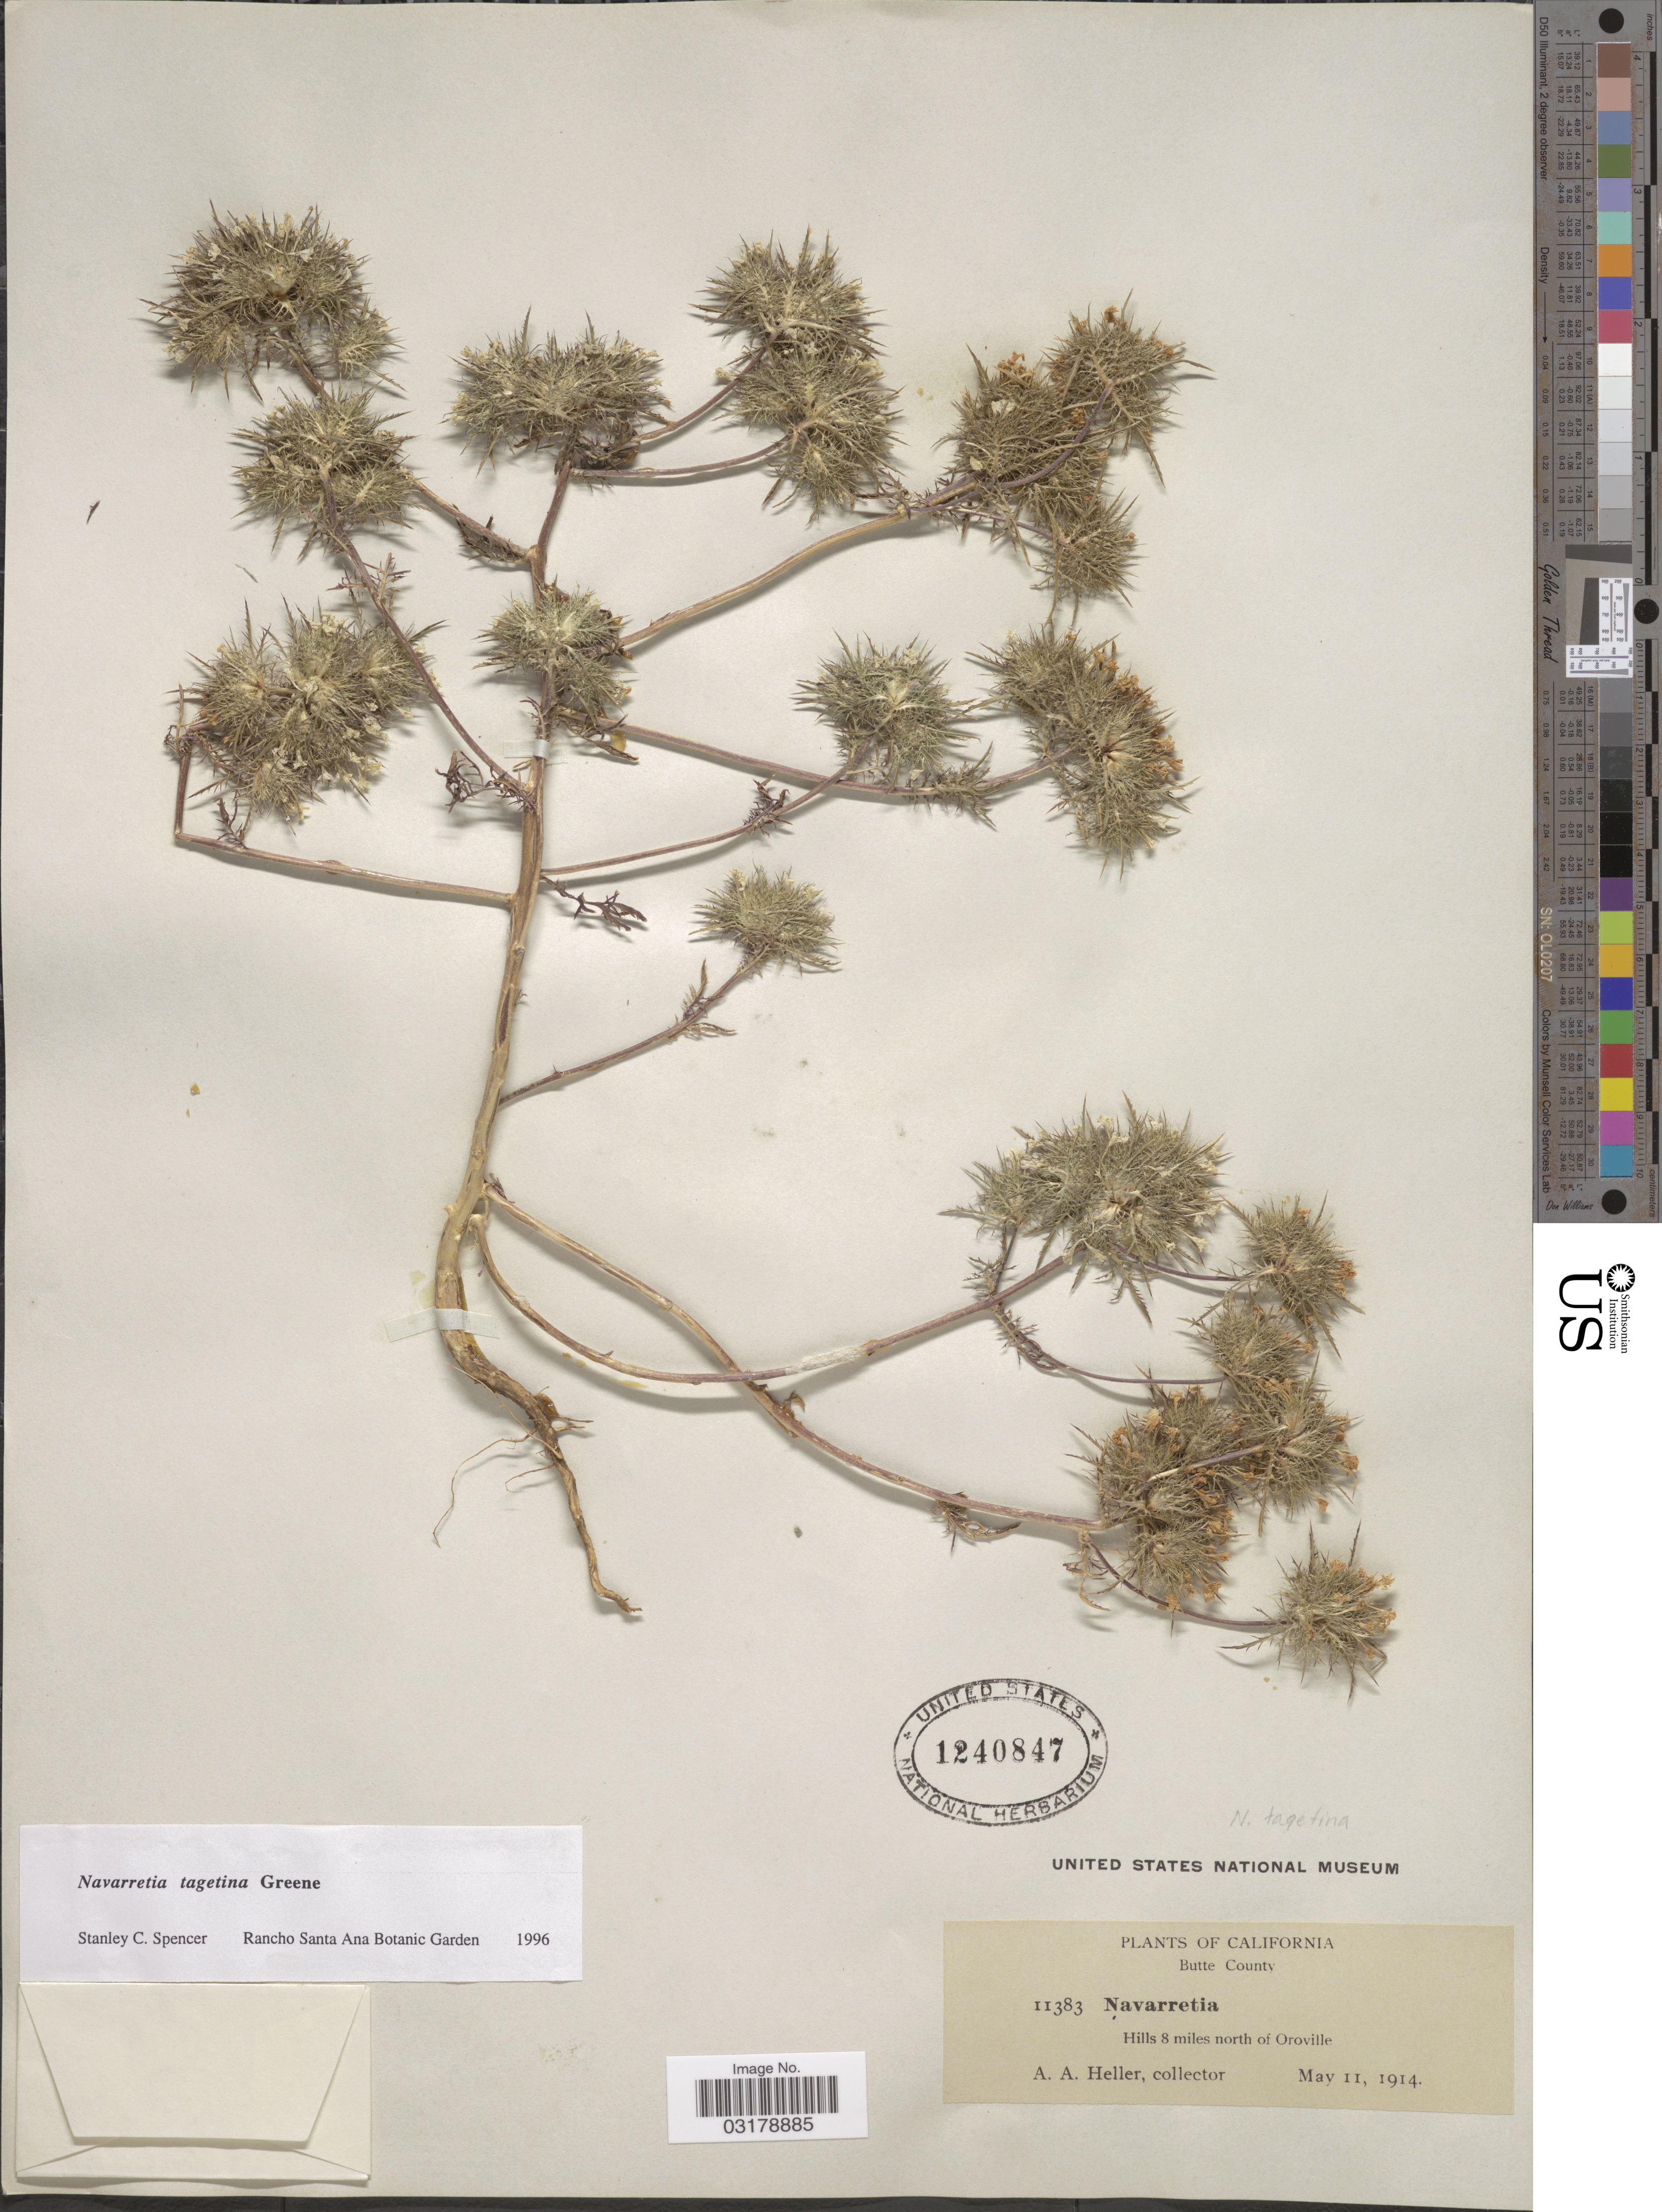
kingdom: Plantae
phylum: Tracheophyta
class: Magnoliopsida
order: Ericales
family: Polemoniaceae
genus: Navarretia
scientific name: Navarretia tagetina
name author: S.W. Greene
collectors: A. A. Heller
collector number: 11383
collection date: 1914-05-11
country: United States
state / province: California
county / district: Butte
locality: Butte County. Hills 8 miles north of Oroville.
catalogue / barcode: US 1240847